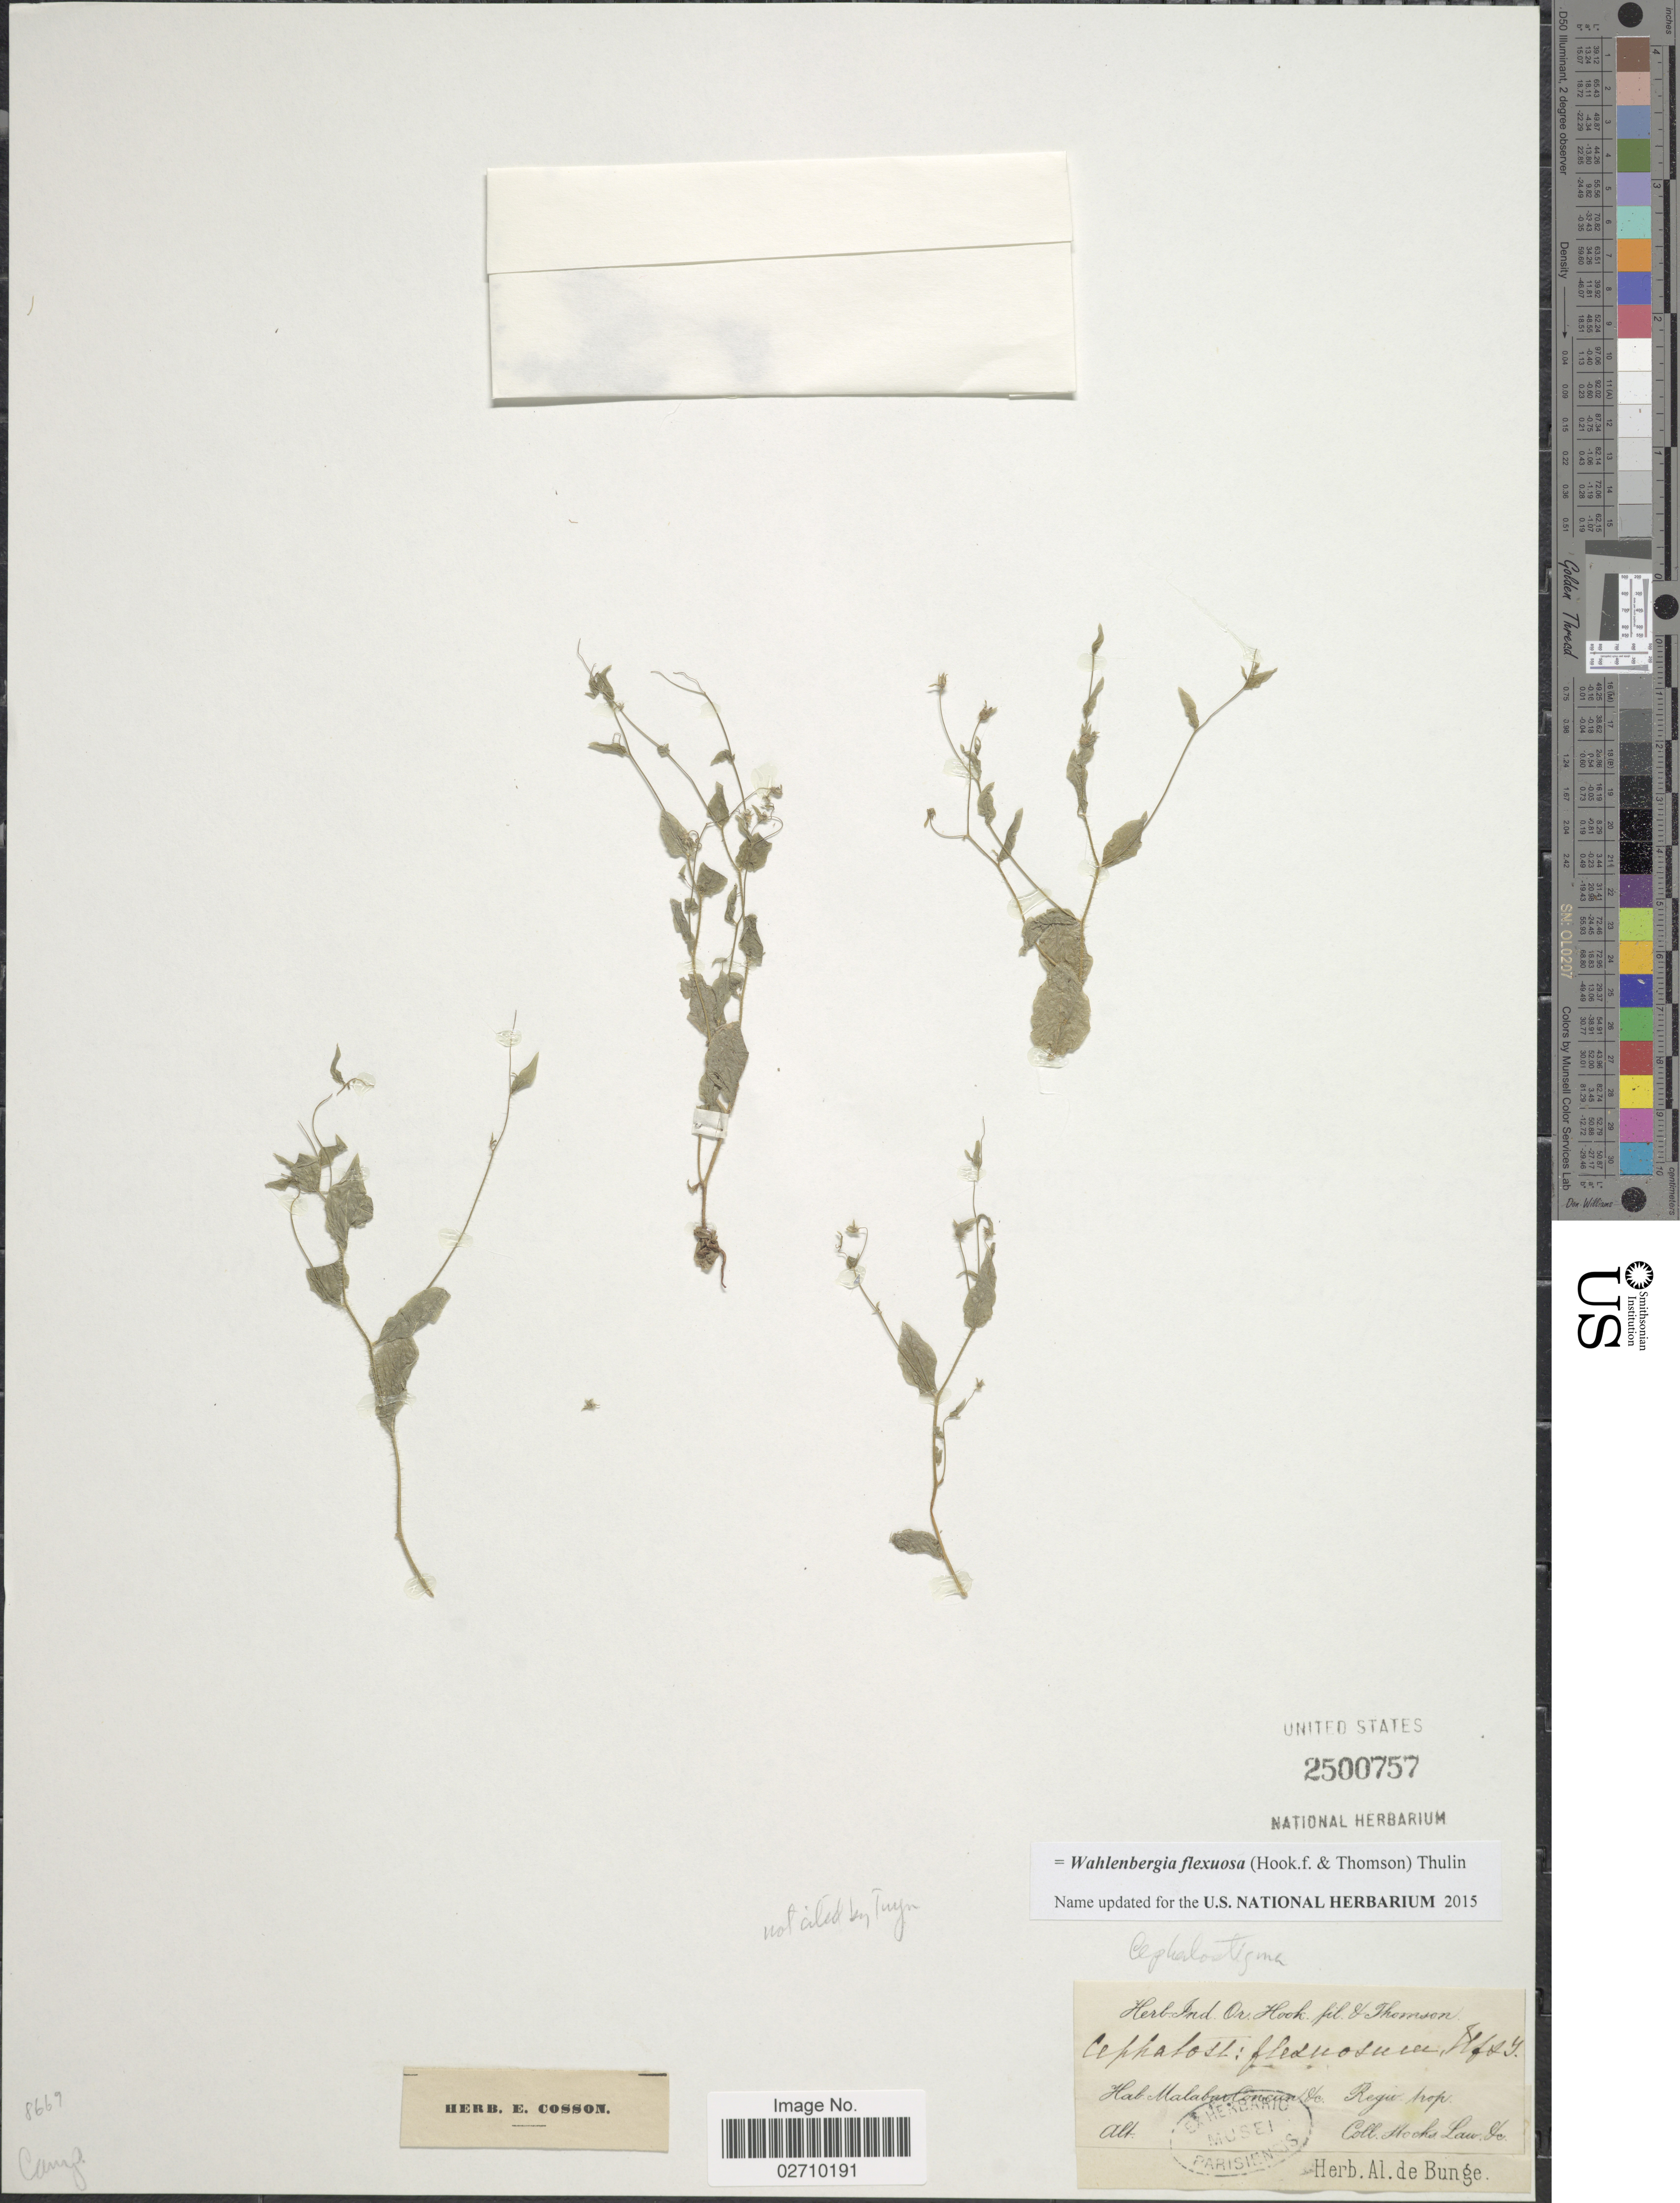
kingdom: Plantae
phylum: Tracheophyta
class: Magnoliopsida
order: Asterales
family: Campanulaceae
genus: Wahlenbergia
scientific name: Wahlenbergia flexuosa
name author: (Hook. f. & Thomson) Thulin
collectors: J. Stocks & -. Law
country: India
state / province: Kerala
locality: Malabar Concan &c. Regio trop.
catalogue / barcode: US 2500757